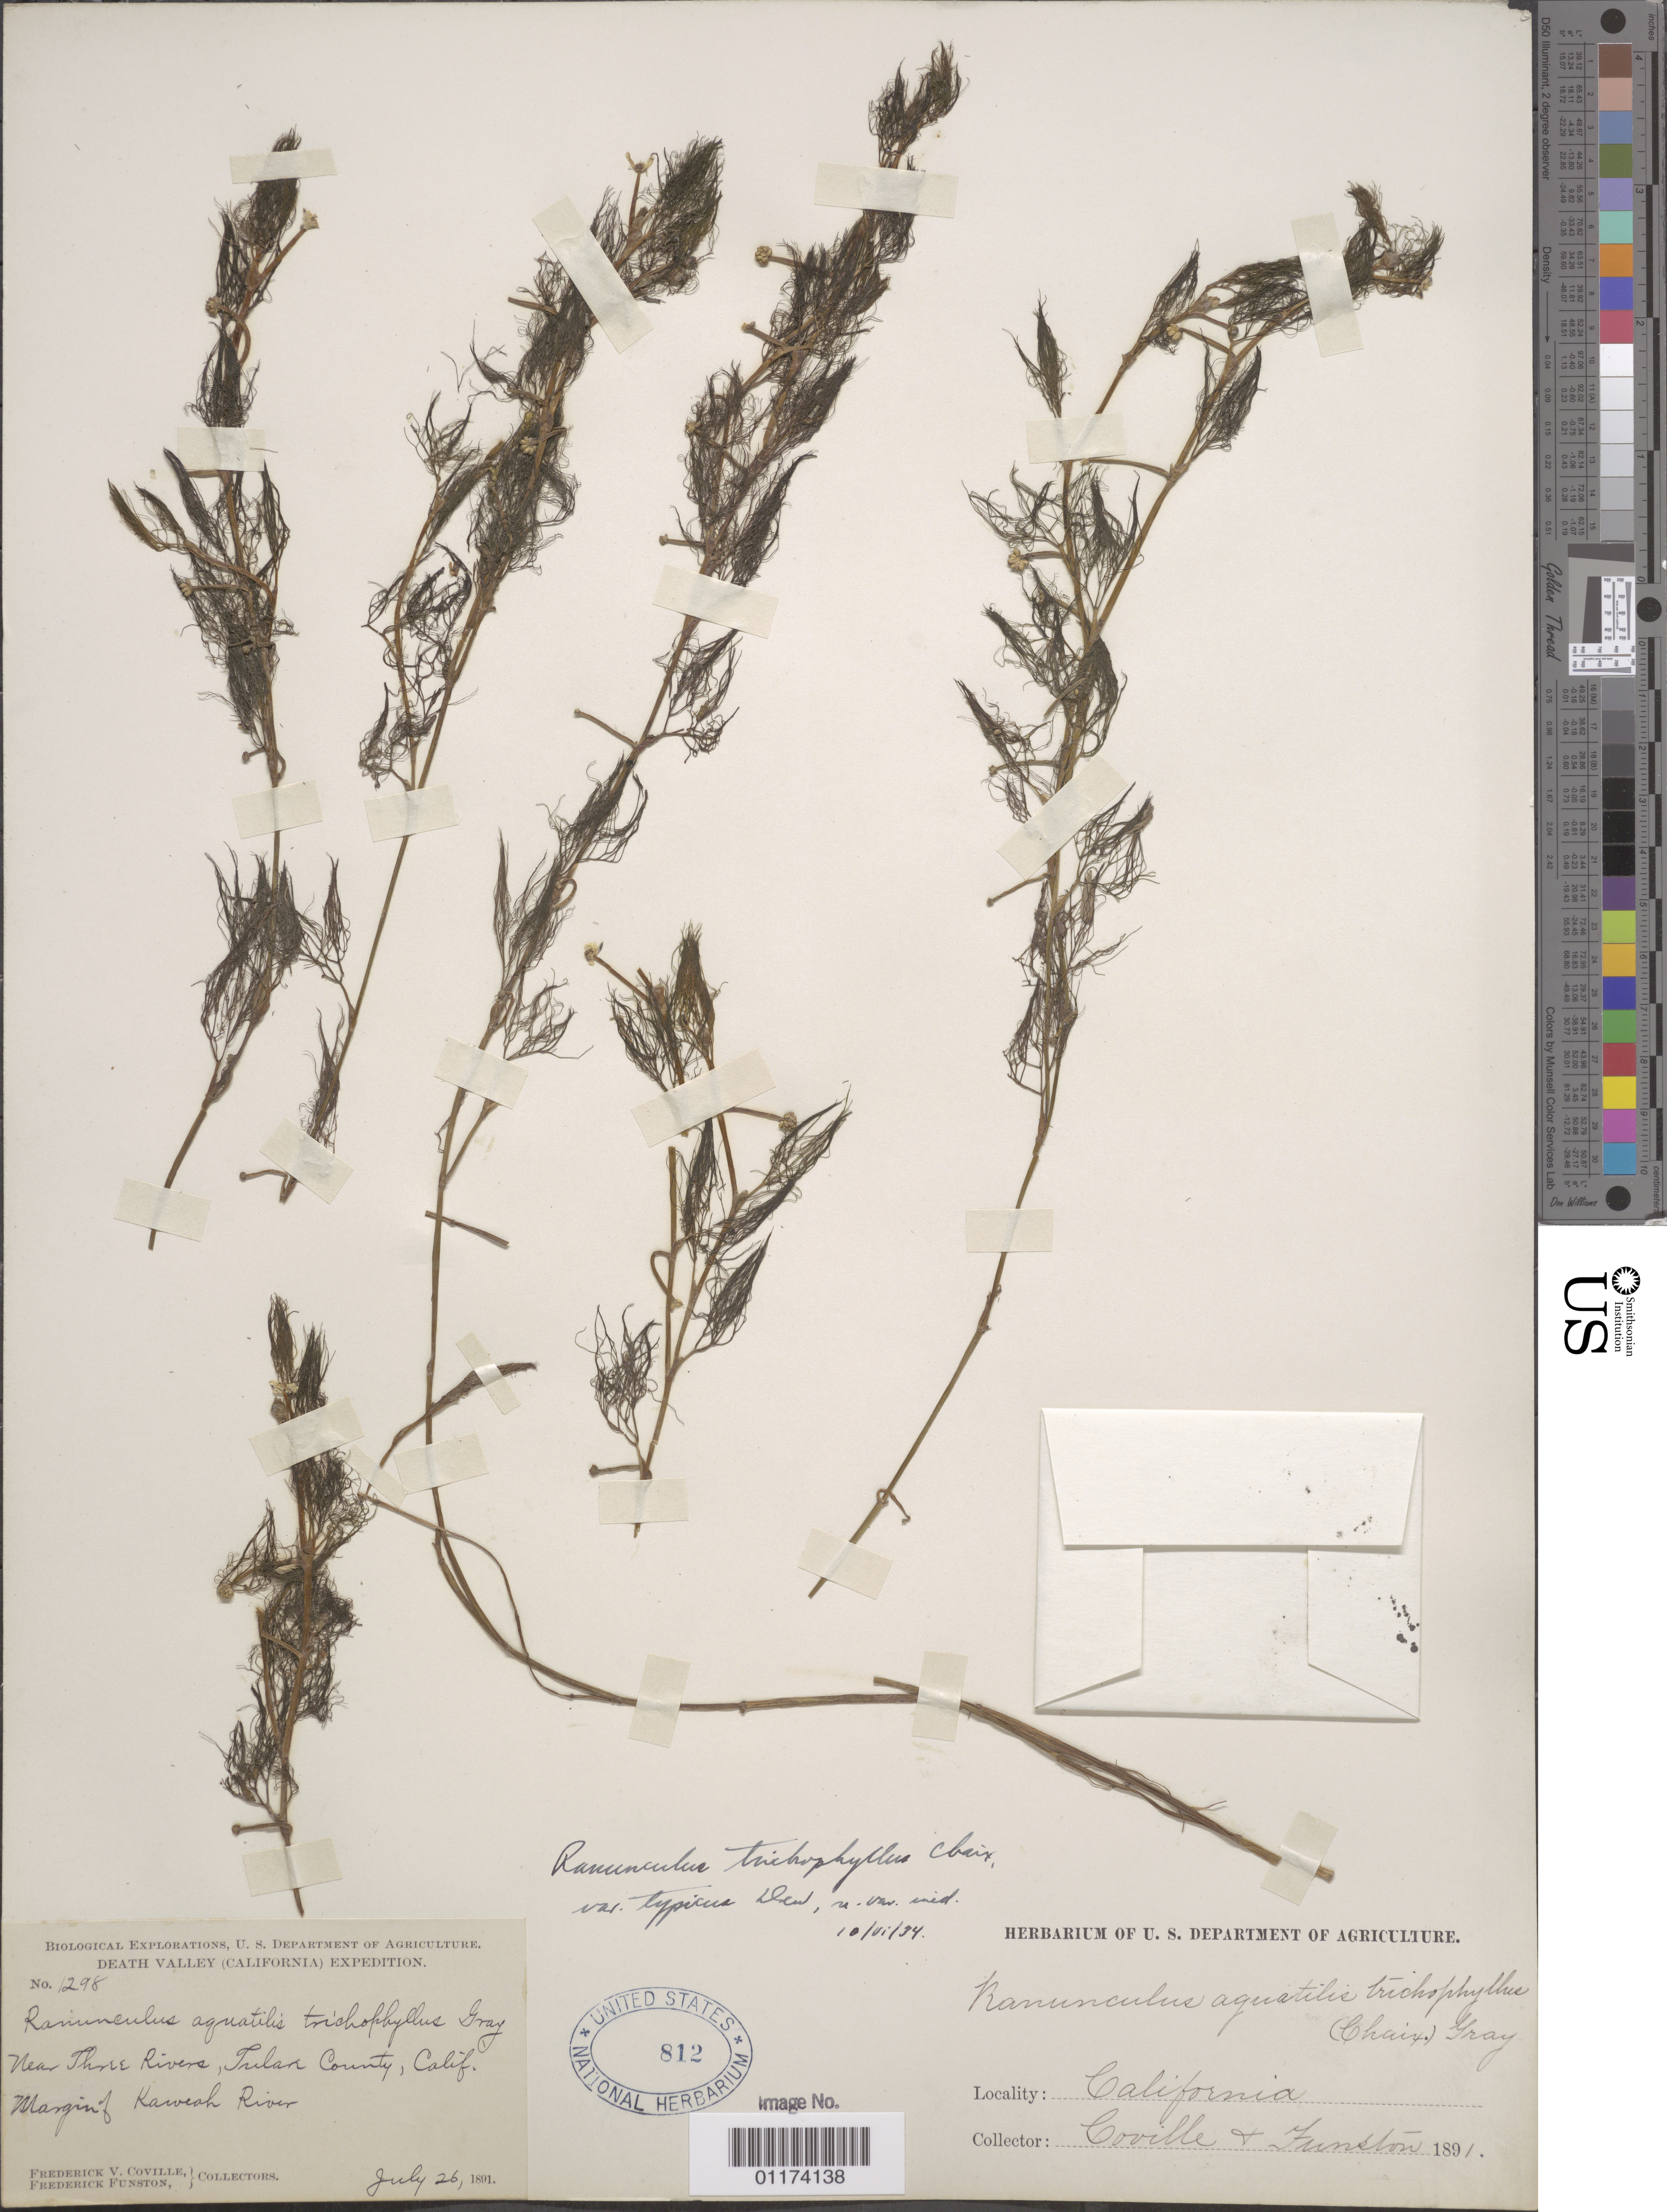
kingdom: Plantae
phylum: Tracheophyta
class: Magnoliopsida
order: Ranunculales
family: Ranunculaceae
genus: Ranunculus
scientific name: Ranunculus trichophyllus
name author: Chaix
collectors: F. V. Coville & F. Funston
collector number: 298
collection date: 1891-06-26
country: United States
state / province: California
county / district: Tulare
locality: Near Three River, margin of Kaweah River.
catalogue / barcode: US 812